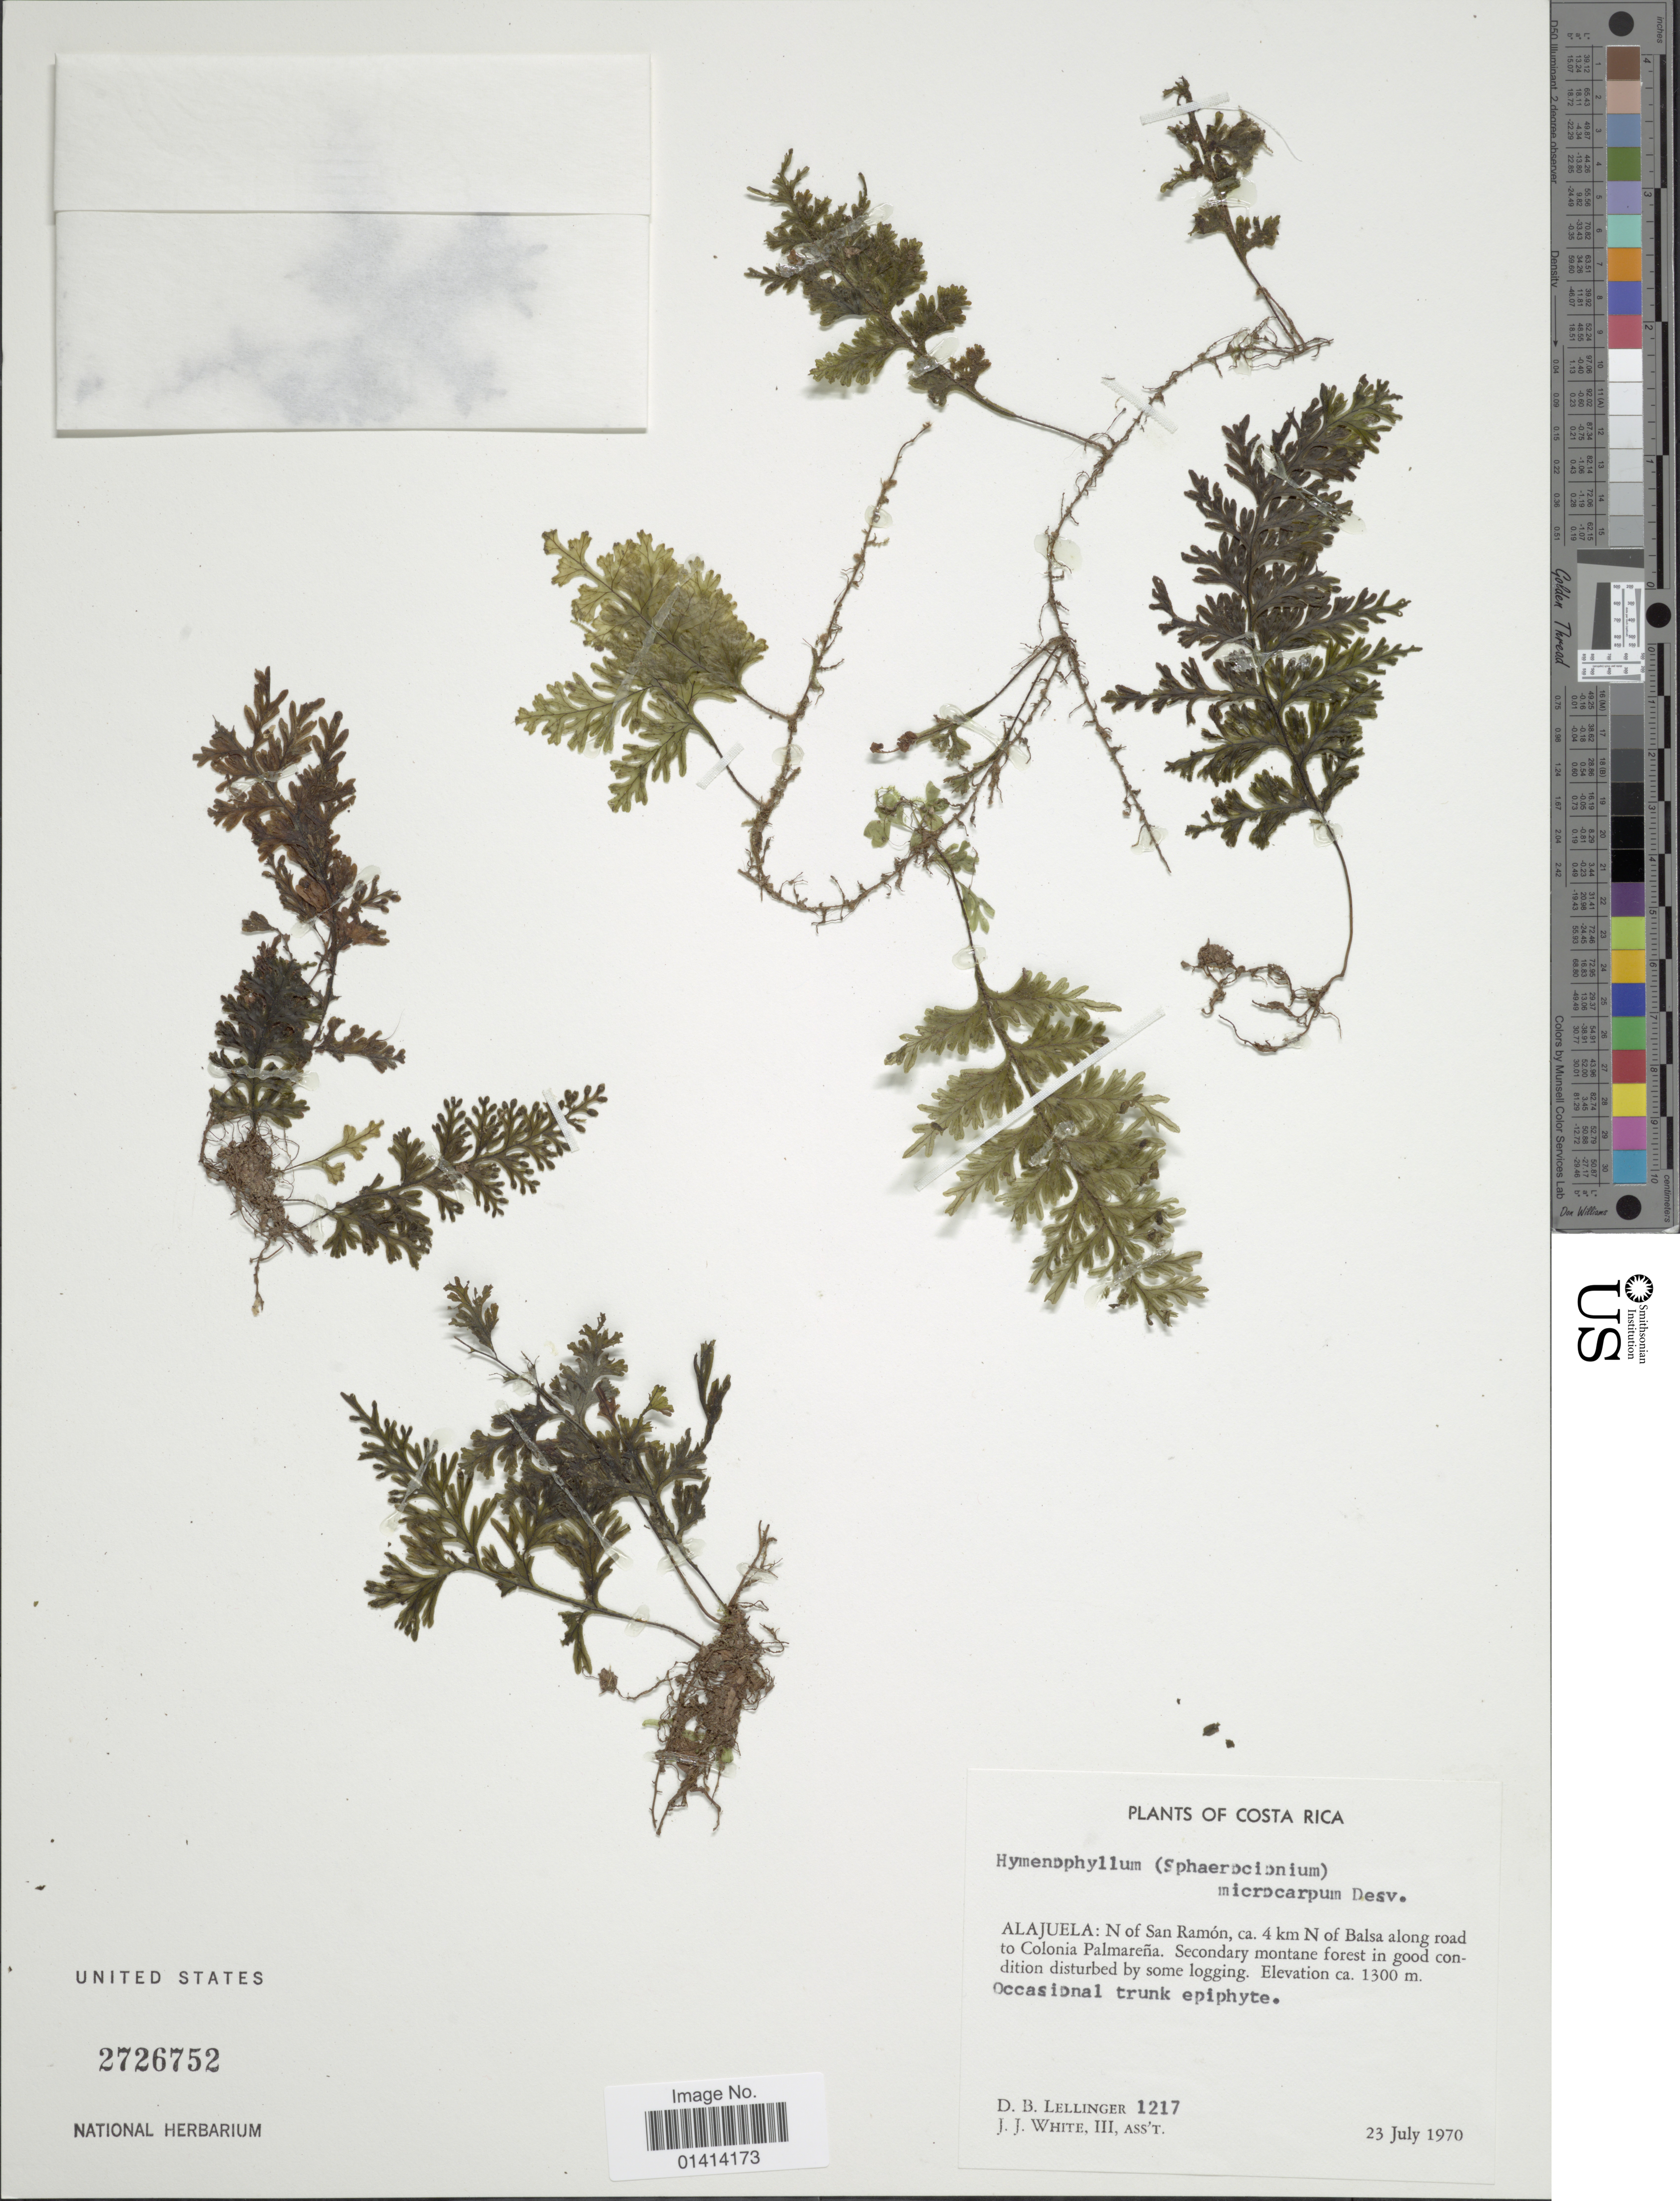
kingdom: Plantae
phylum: Tracheophyta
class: Polypodiopsida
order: Hymenophyllales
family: Hymenophyllaceae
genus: Hymenophyllum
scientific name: Hymenophyllum microcarpum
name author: (Desv.) Lellinger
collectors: D. B. Lellinger & J. J. White III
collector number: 1217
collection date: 1970-07-23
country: Costa Rica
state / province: Alajuela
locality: N of San Ramón, ca 4 km n of Balsa along road to Colonia Palmareña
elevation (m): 1300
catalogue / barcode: US 2726752